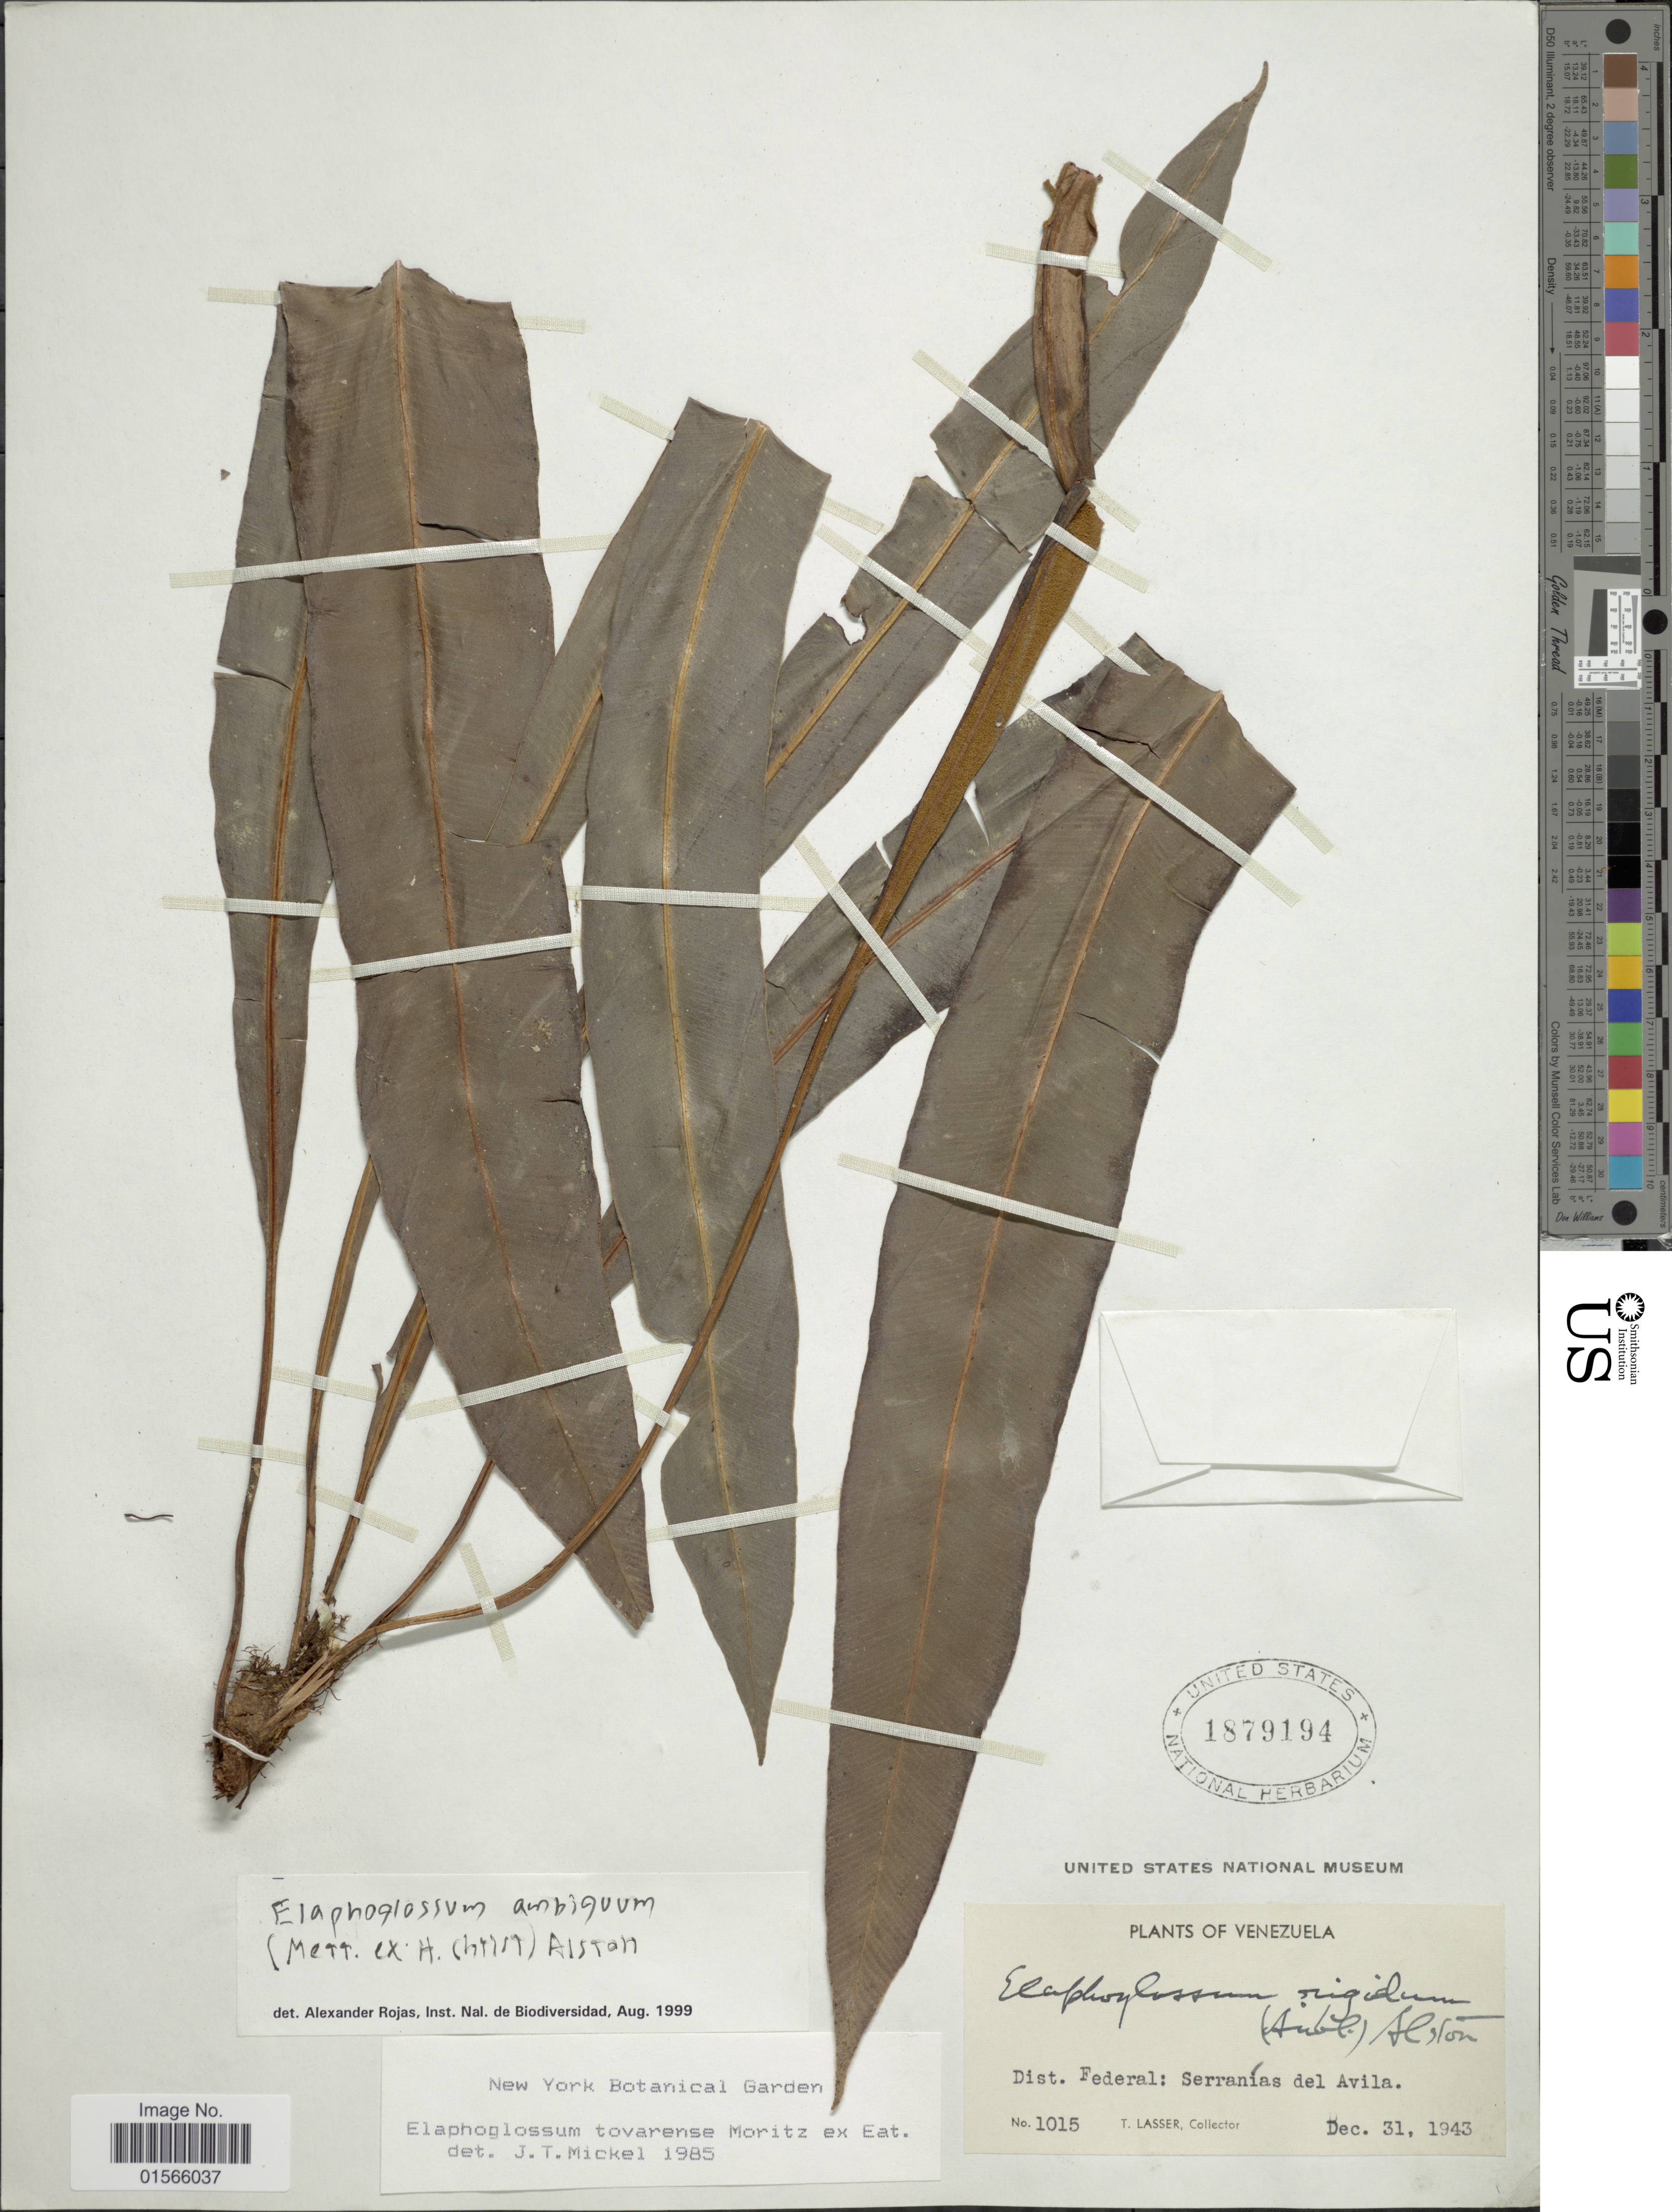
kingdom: Plantae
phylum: Tracheophyta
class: Polypodiopsida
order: Polypodiales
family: Dryopteridaceae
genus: Elaphoglossum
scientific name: Elaphoglossum tovarense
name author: (Moritz ex Kuhn) T. Moore ex C. Chr.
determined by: Matos, F. B.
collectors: T. Lasser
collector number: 1015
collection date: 1943-12-31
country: Venezuela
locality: Dist. Federal: Serranías del Avila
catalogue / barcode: US 1879194